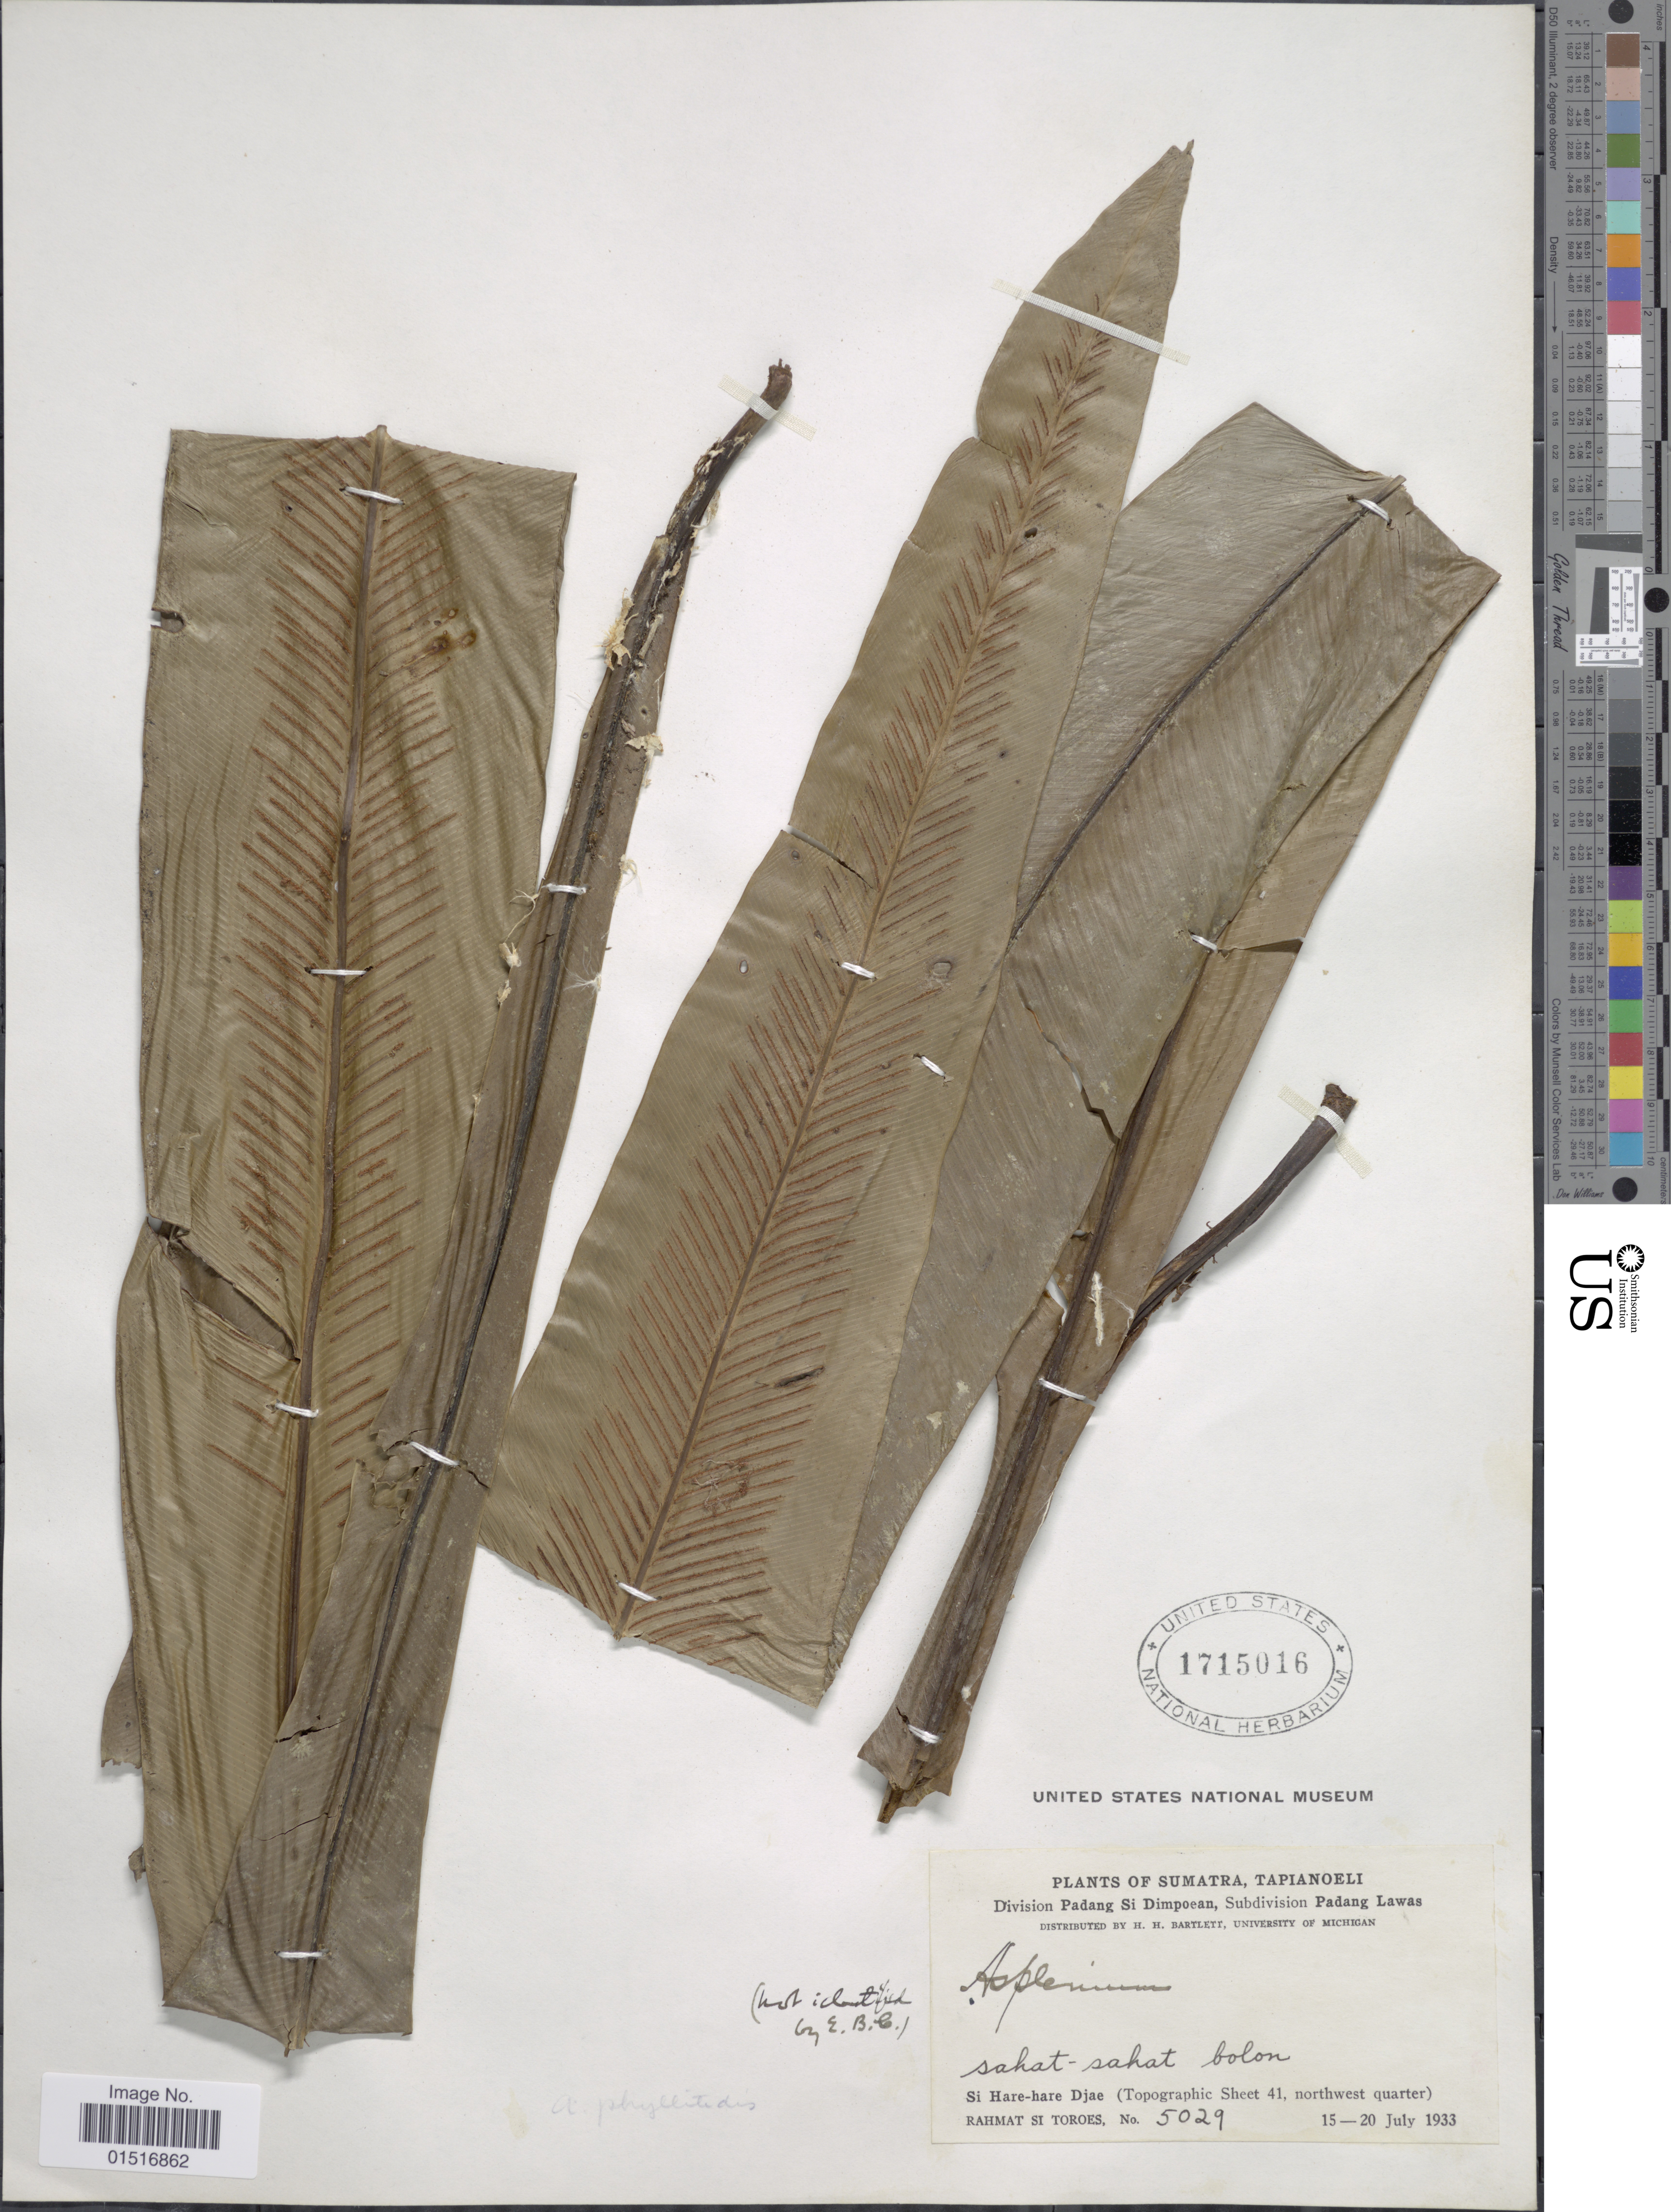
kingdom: Plantae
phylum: Tracheophyta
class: Polypodiopsida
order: Polypodiales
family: Aspleniaceae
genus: Asplenium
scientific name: Asplenium phyllitidis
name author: D. Don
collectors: Rahmat Si Boeea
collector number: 5029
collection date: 1933-07-15/1933-07-20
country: Indonesia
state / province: Sumatra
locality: Sumatra, Division Padang Si Dimpoean, Subdivision Padang Lawas, Tapianoeli. Si Hare-hare Djae (Topographic Sheet 41, northwest quarter) sahat - sahat bolon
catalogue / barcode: US 1715016